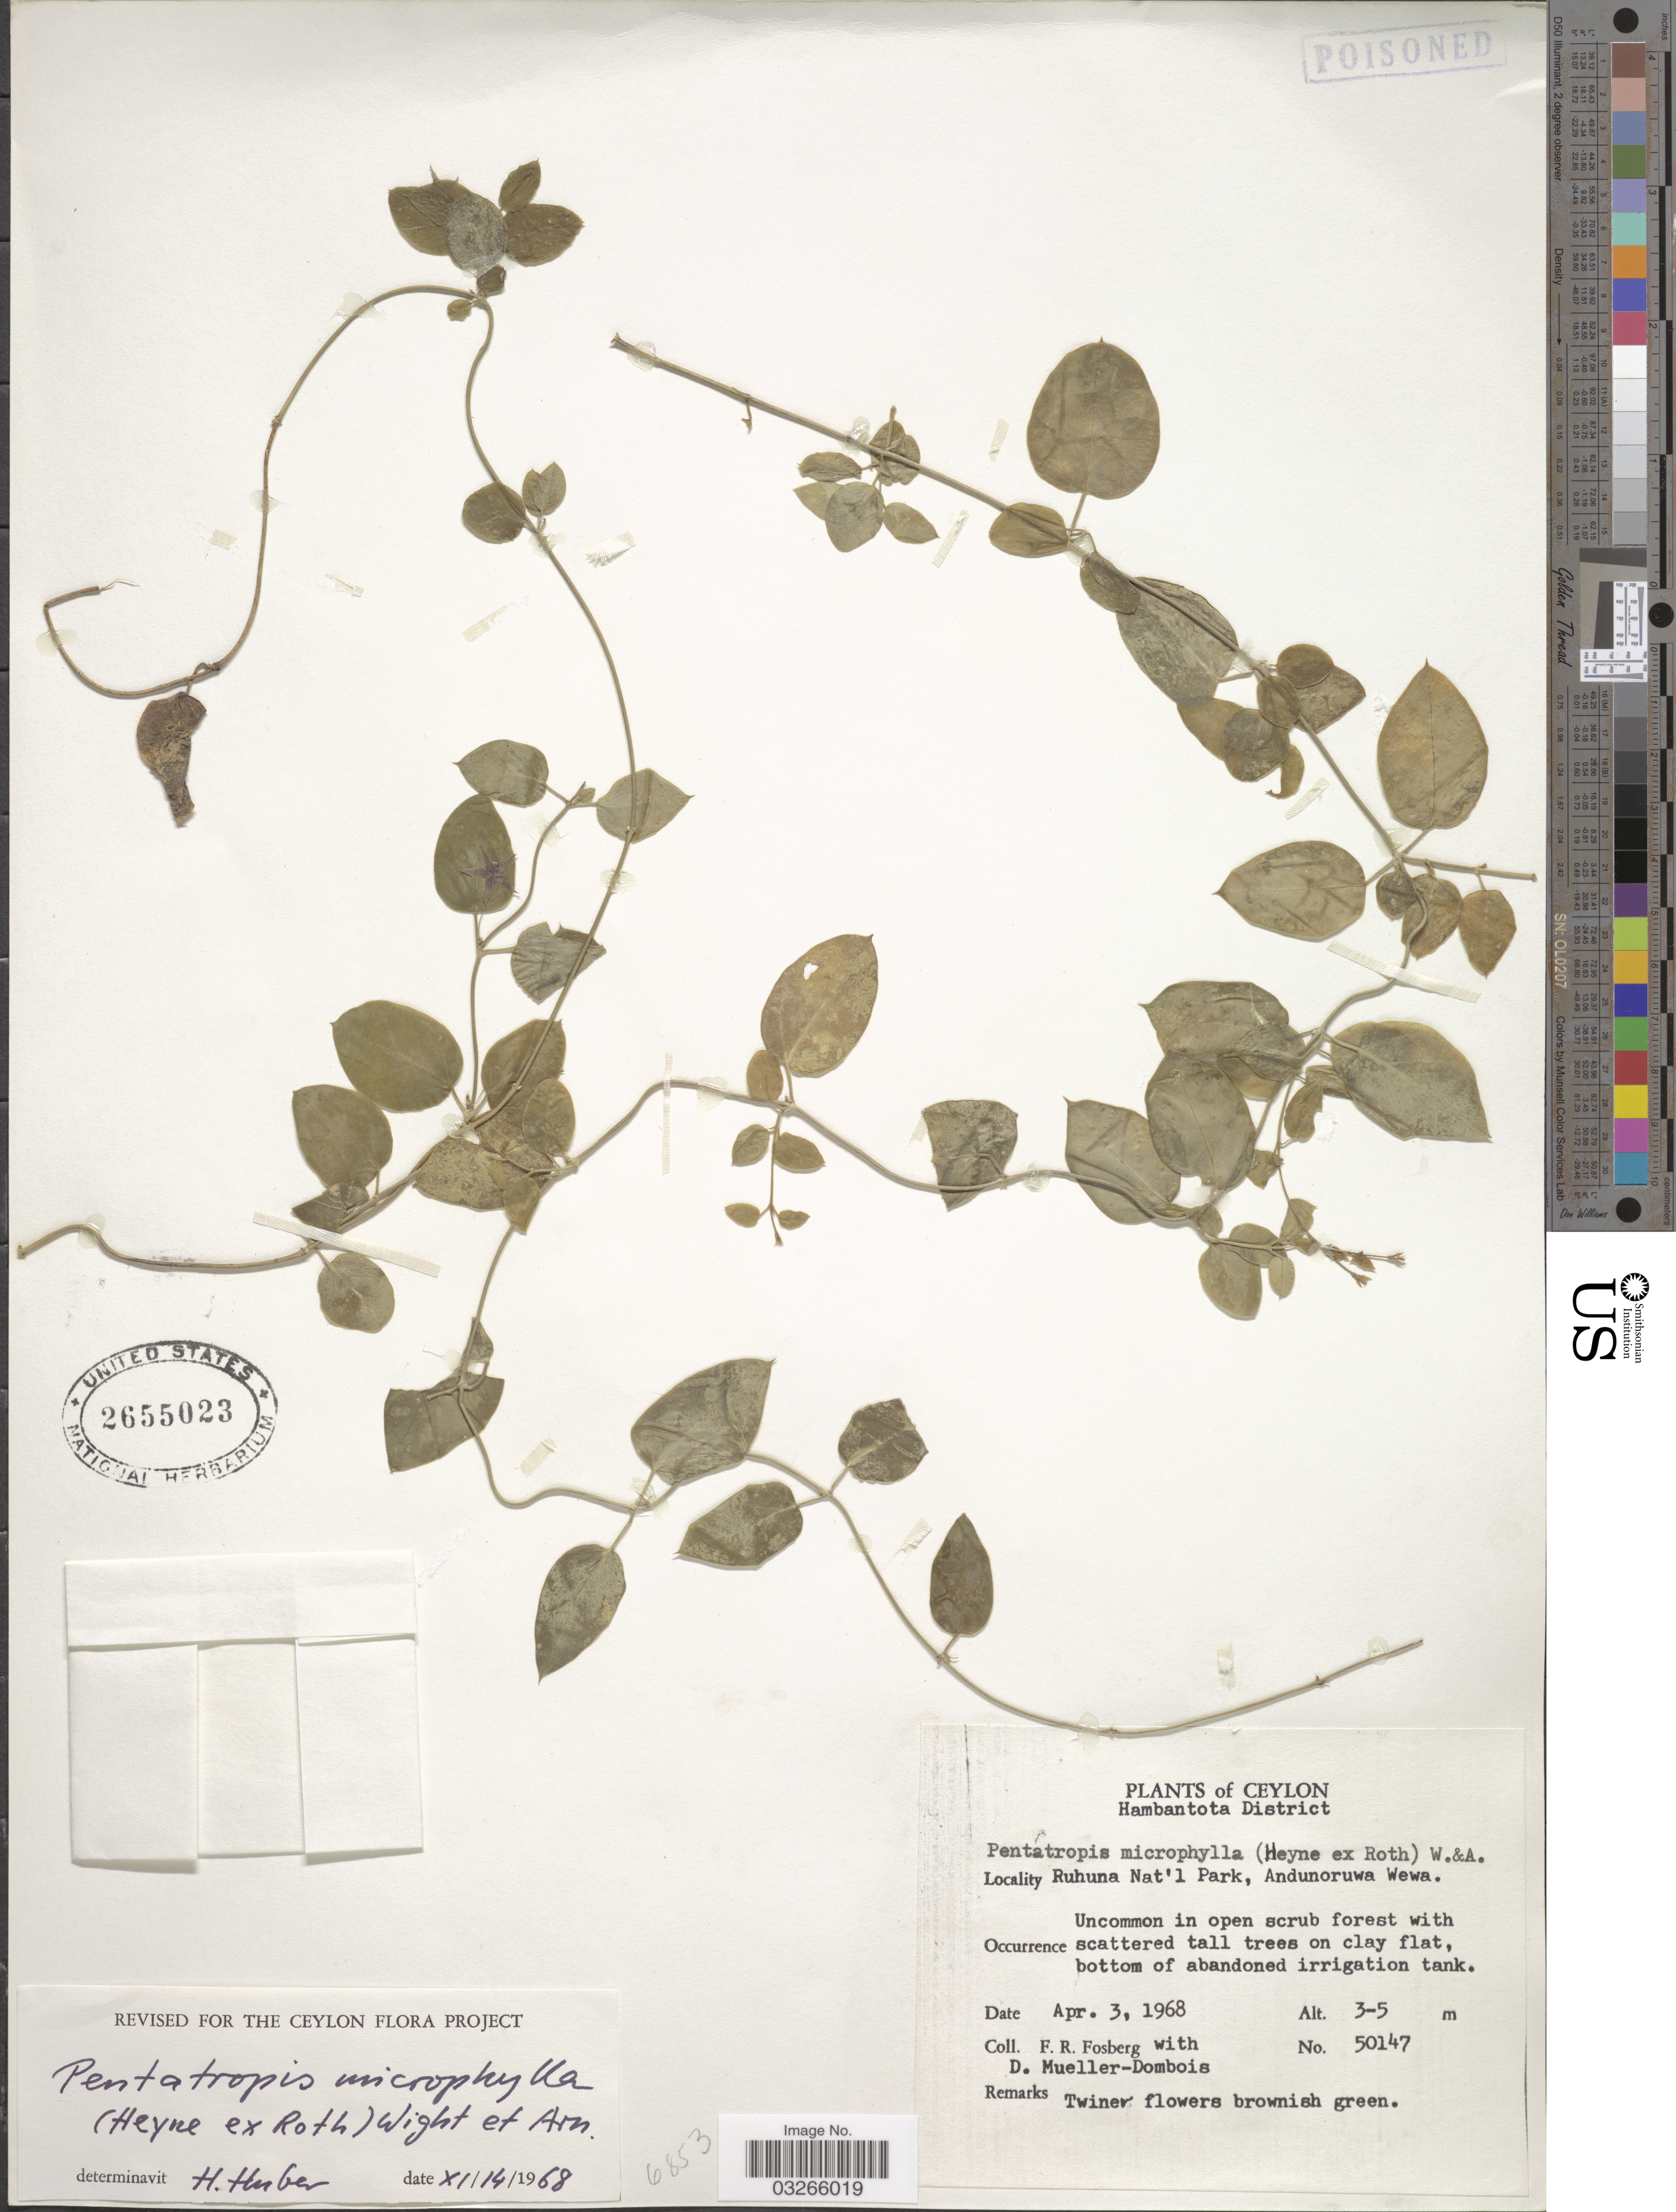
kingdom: Plantae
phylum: Tracheophyta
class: Magnoliopsida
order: Gentianales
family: Apocynaceae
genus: Pentatropis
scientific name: Pentatropis microphylla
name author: (A. Roth ex Schult.) Wight & Arn.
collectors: F. R. Fosberg & D. Mueller-Dombois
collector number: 50147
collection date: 1968-04-03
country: Sri Lanka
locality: Ceylon. Hambantota District. Ruhuna Nat'l Park, Andunoruwa Wewa.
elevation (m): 3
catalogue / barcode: US 2655023